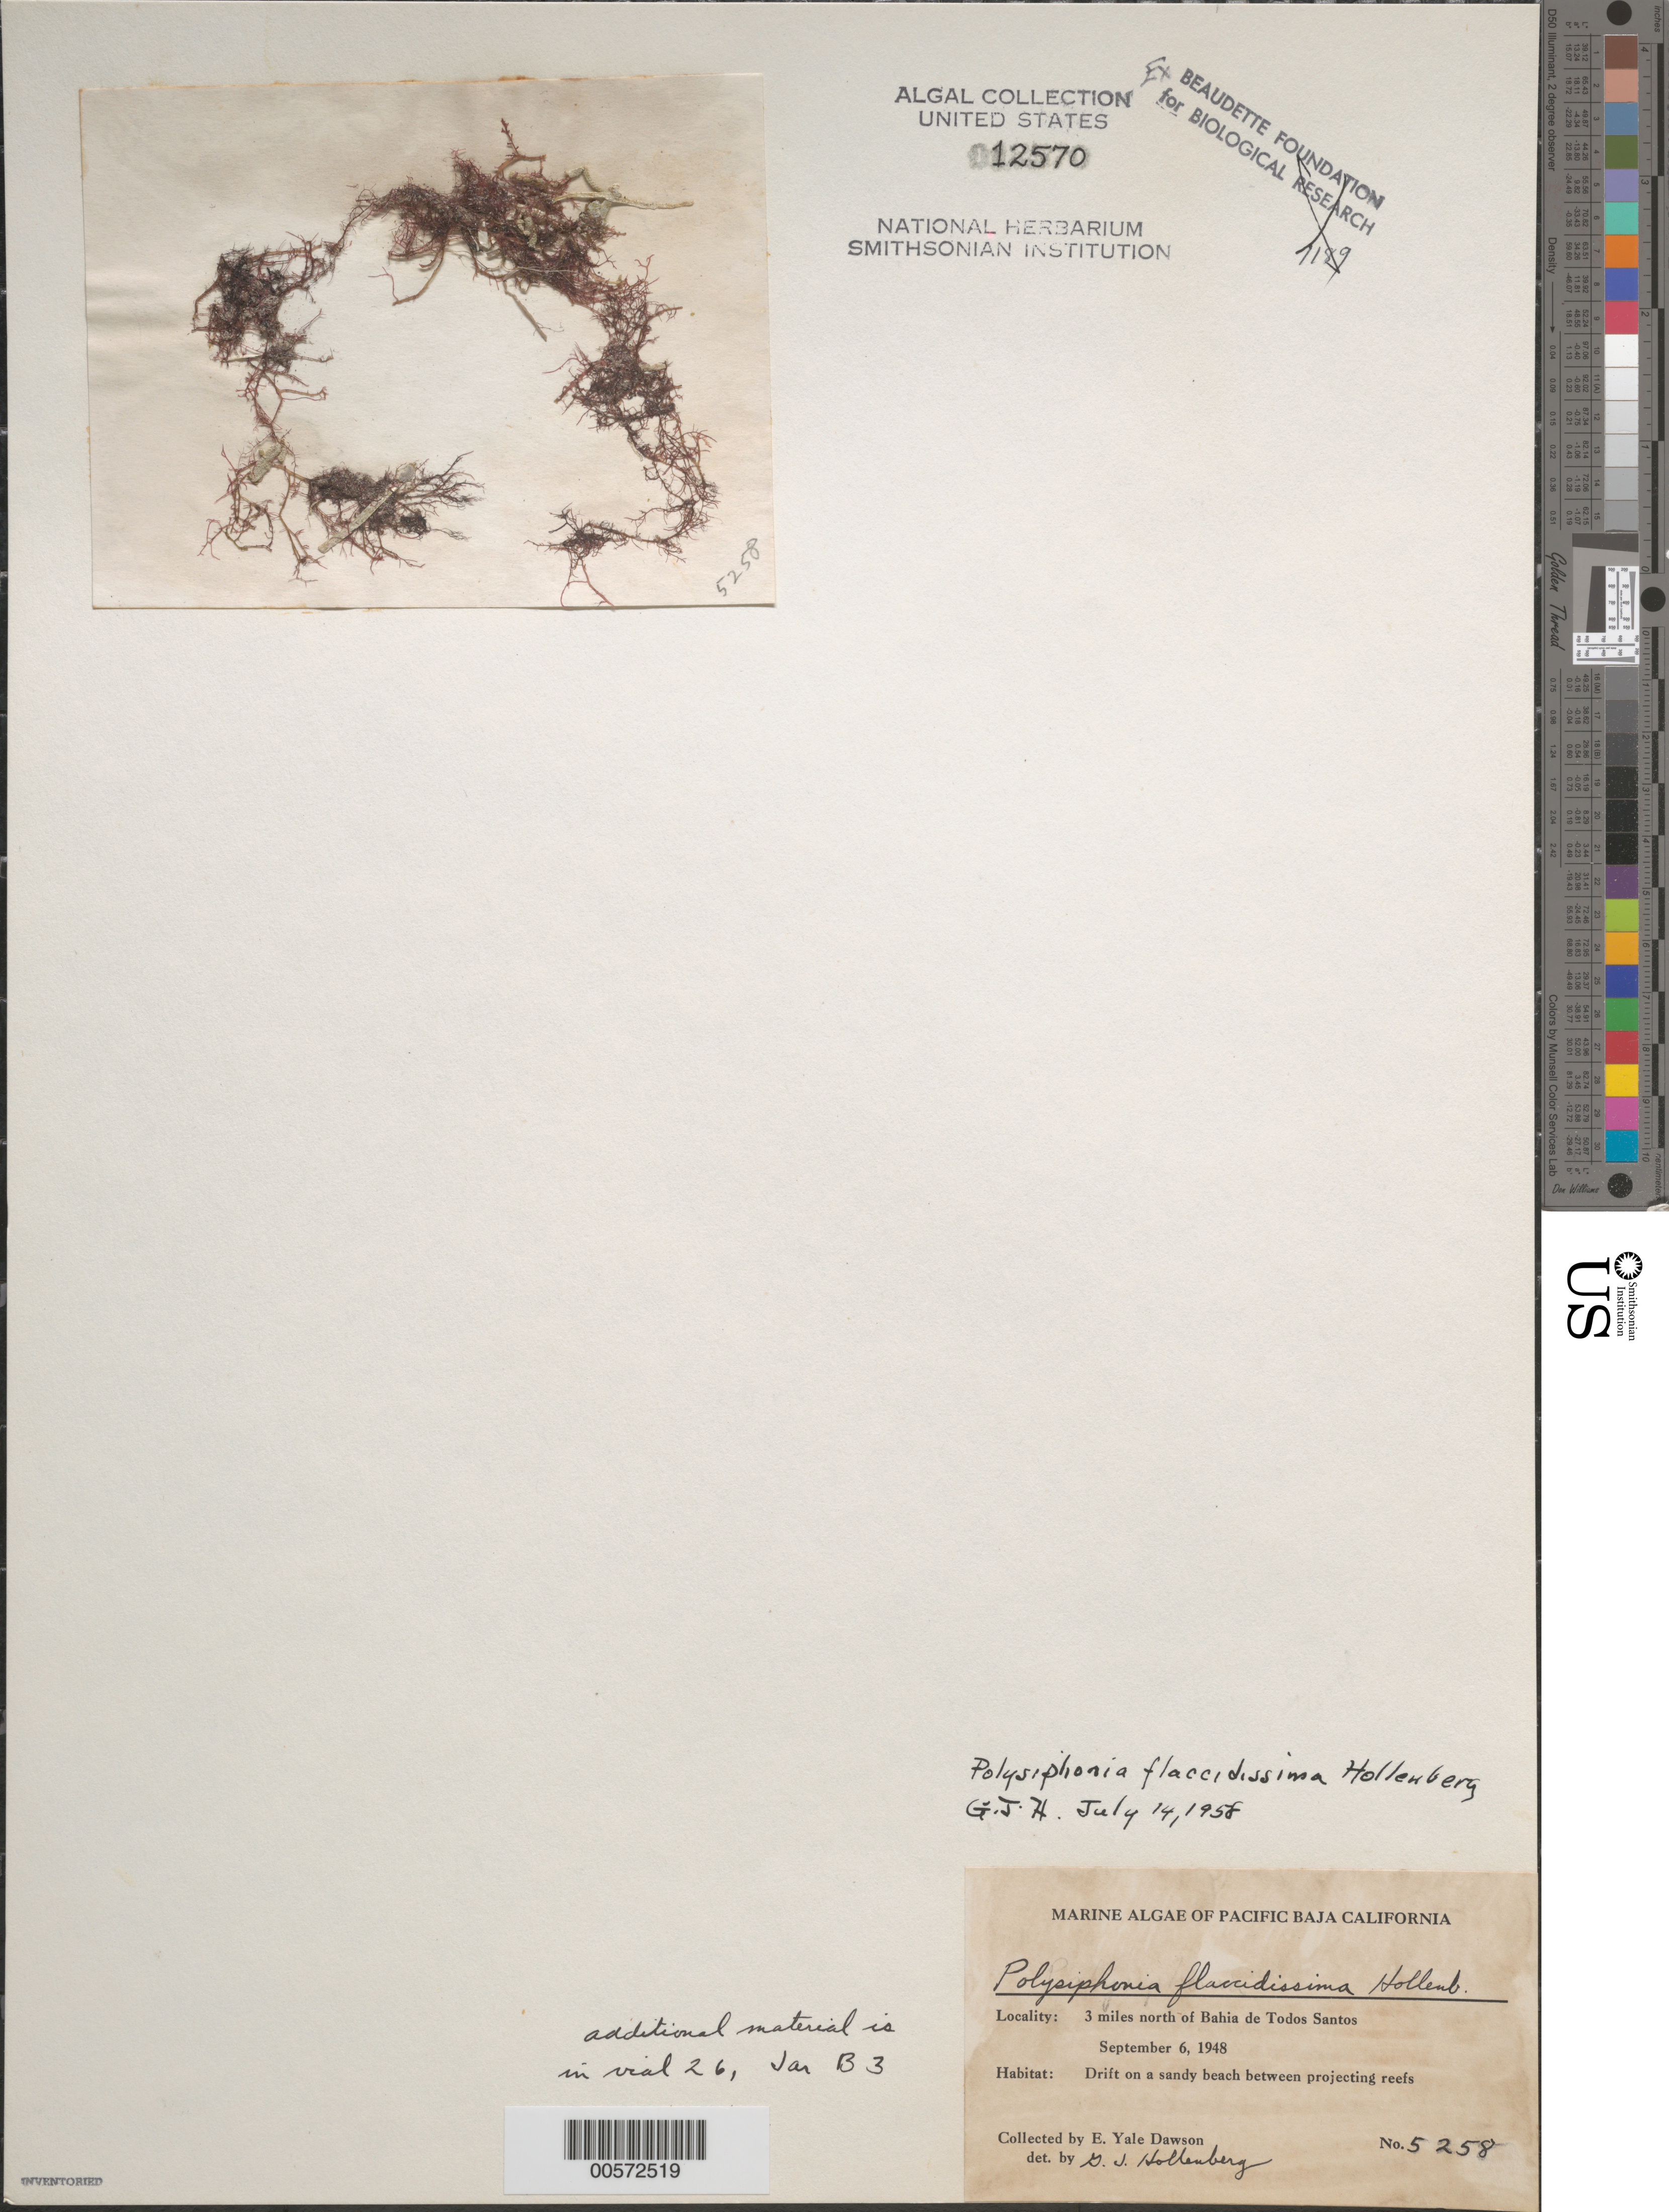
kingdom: Plantae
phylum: Rhodophyta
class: Florideophyceae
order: Ceramiales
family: Rhodomelaceae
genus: Neosiphonia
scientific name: Neosiphonia sertularioides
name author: (Gratel.) K.W. Nam & Kang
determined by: Algae name updating Project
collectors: E. Y. Dawson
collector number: EYD 5258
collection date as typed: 06 Sep 1948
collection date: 1948-09-06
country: Mexico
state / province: Baja California Sur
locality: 3 miles north of Bahia de Todos Santos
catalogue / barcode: US 12570